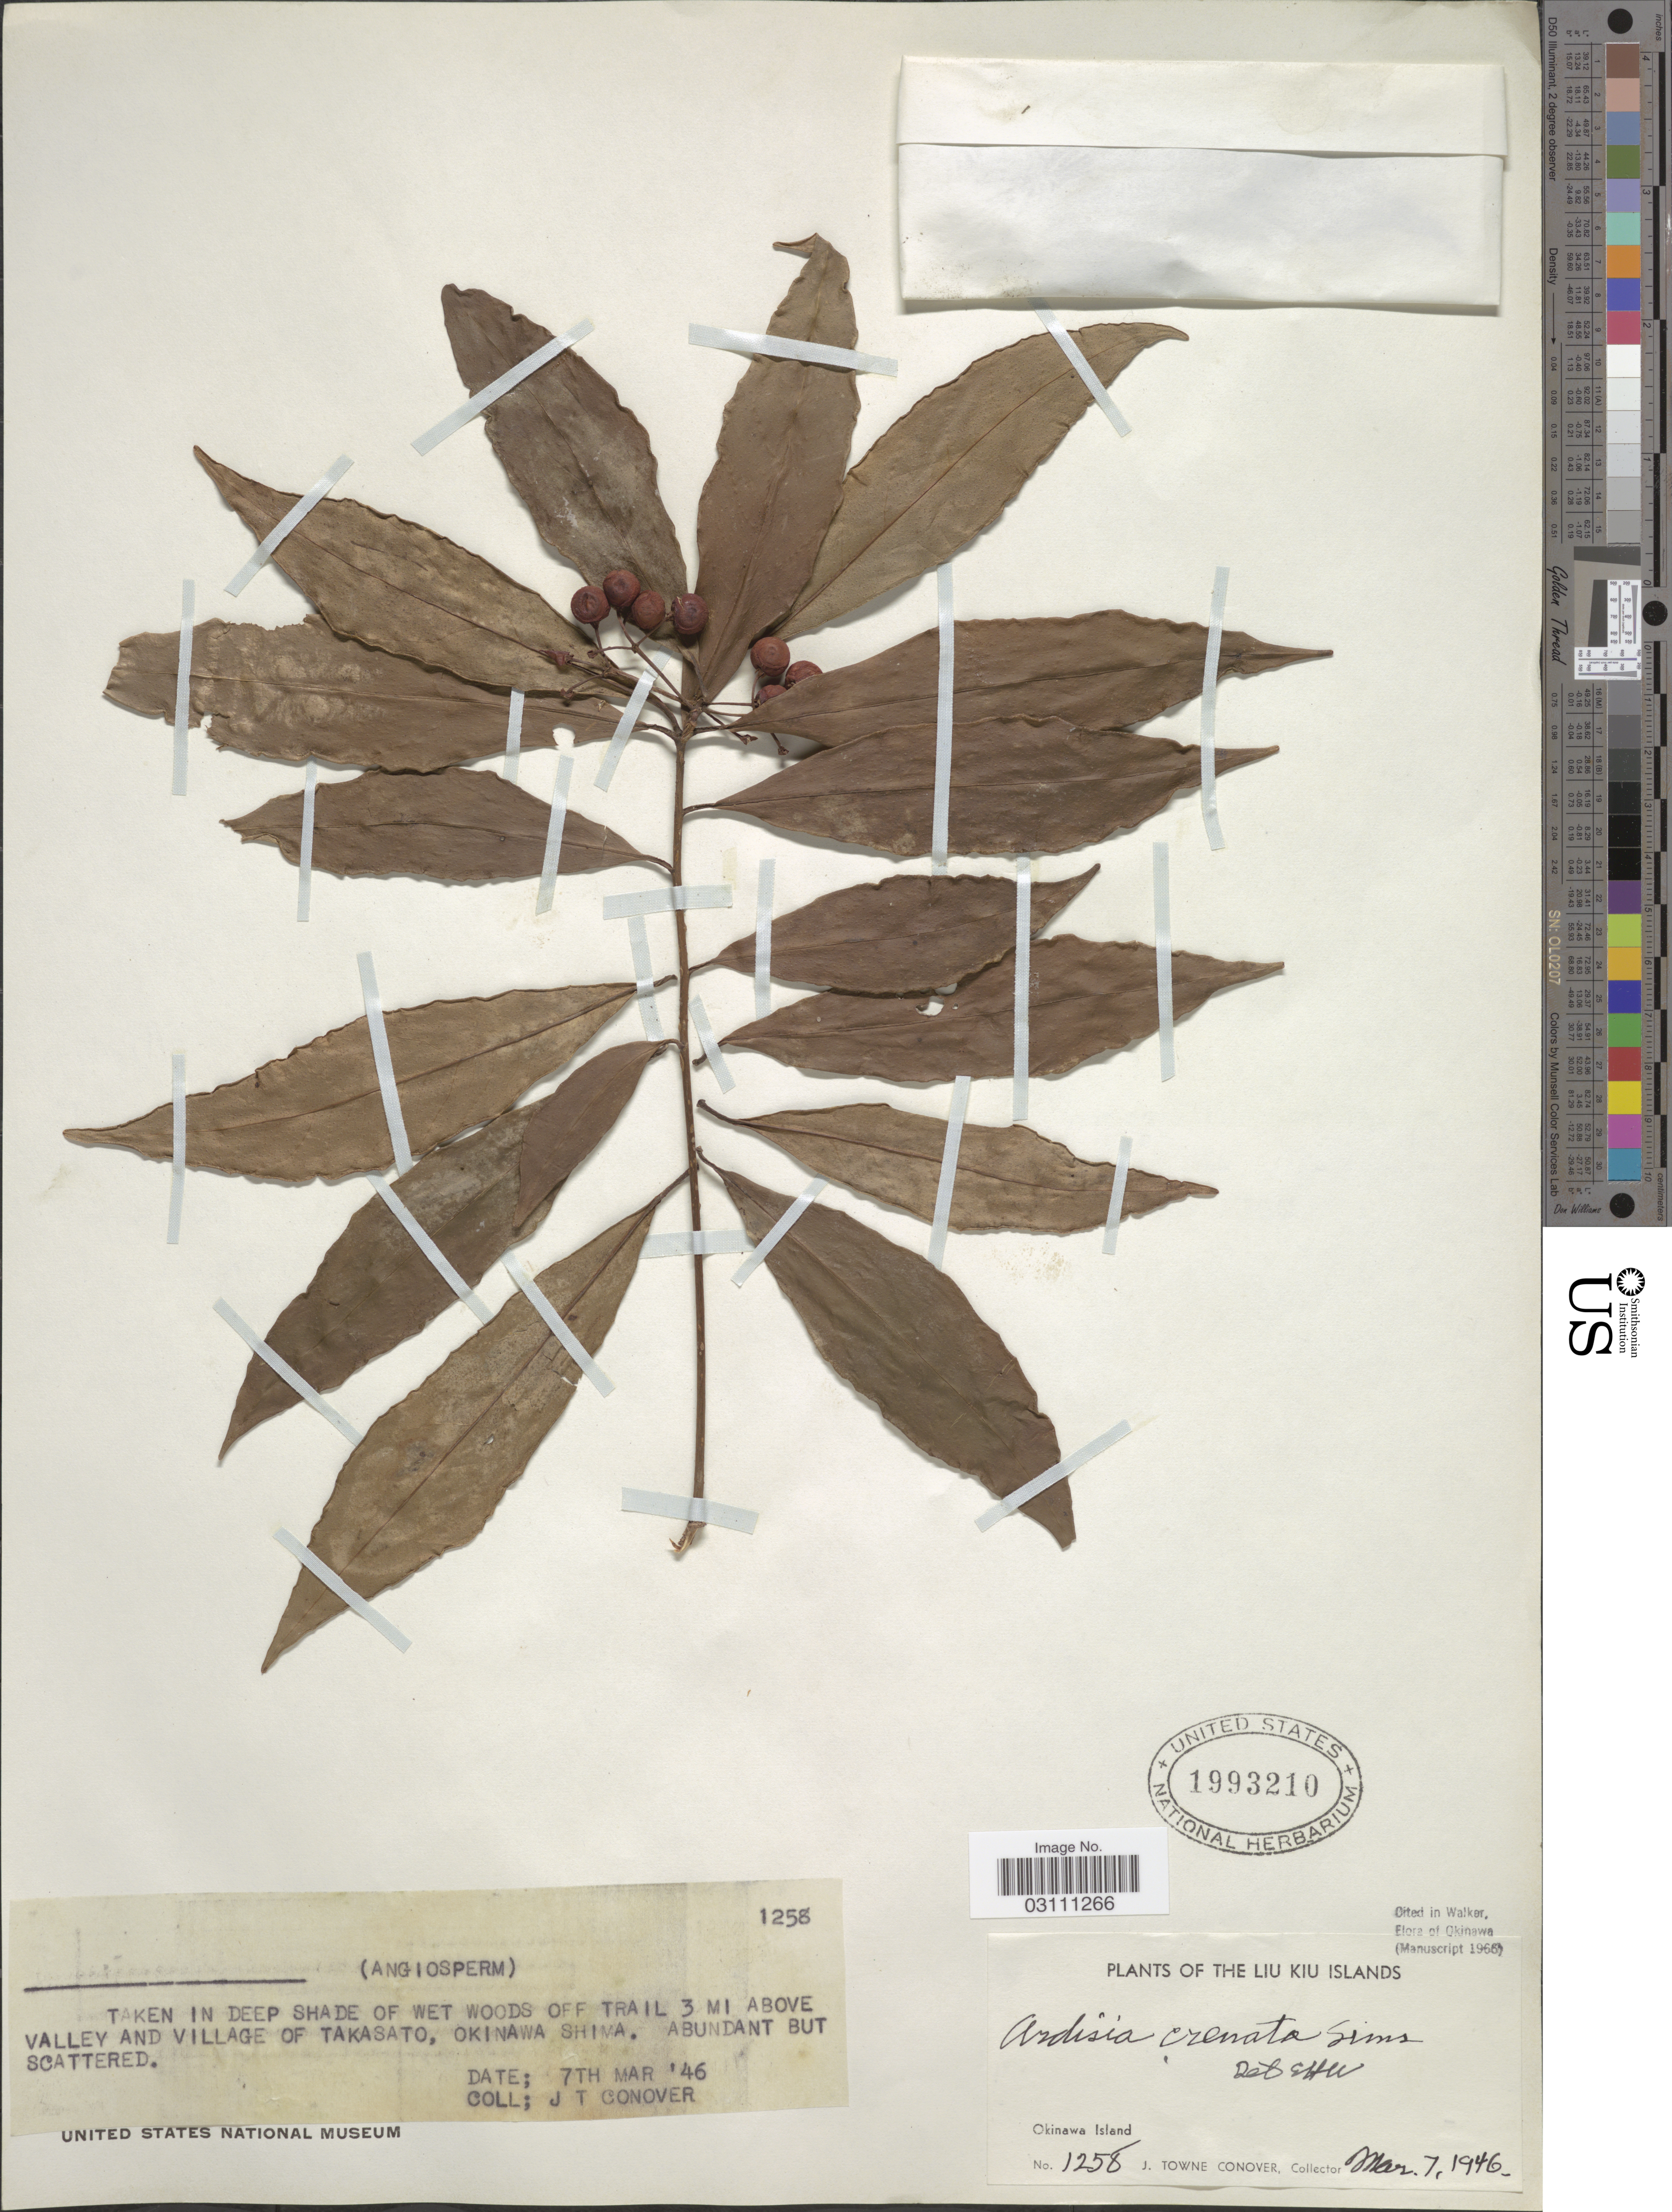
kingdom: Plantae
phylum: Tracheophyta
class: Magnoliopsida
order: Ericales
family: Primulaceae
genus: Ardisia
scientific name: Ardisia crenata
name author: Sims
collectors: J. T. Conover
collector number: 1258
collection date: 1946-03-07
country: Japan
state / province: Okinawa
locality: The Liu Kiu Islands. Trail 3 mi above Valley and Village of Takasato, Okinawa Shima.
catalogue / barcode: US 1993210